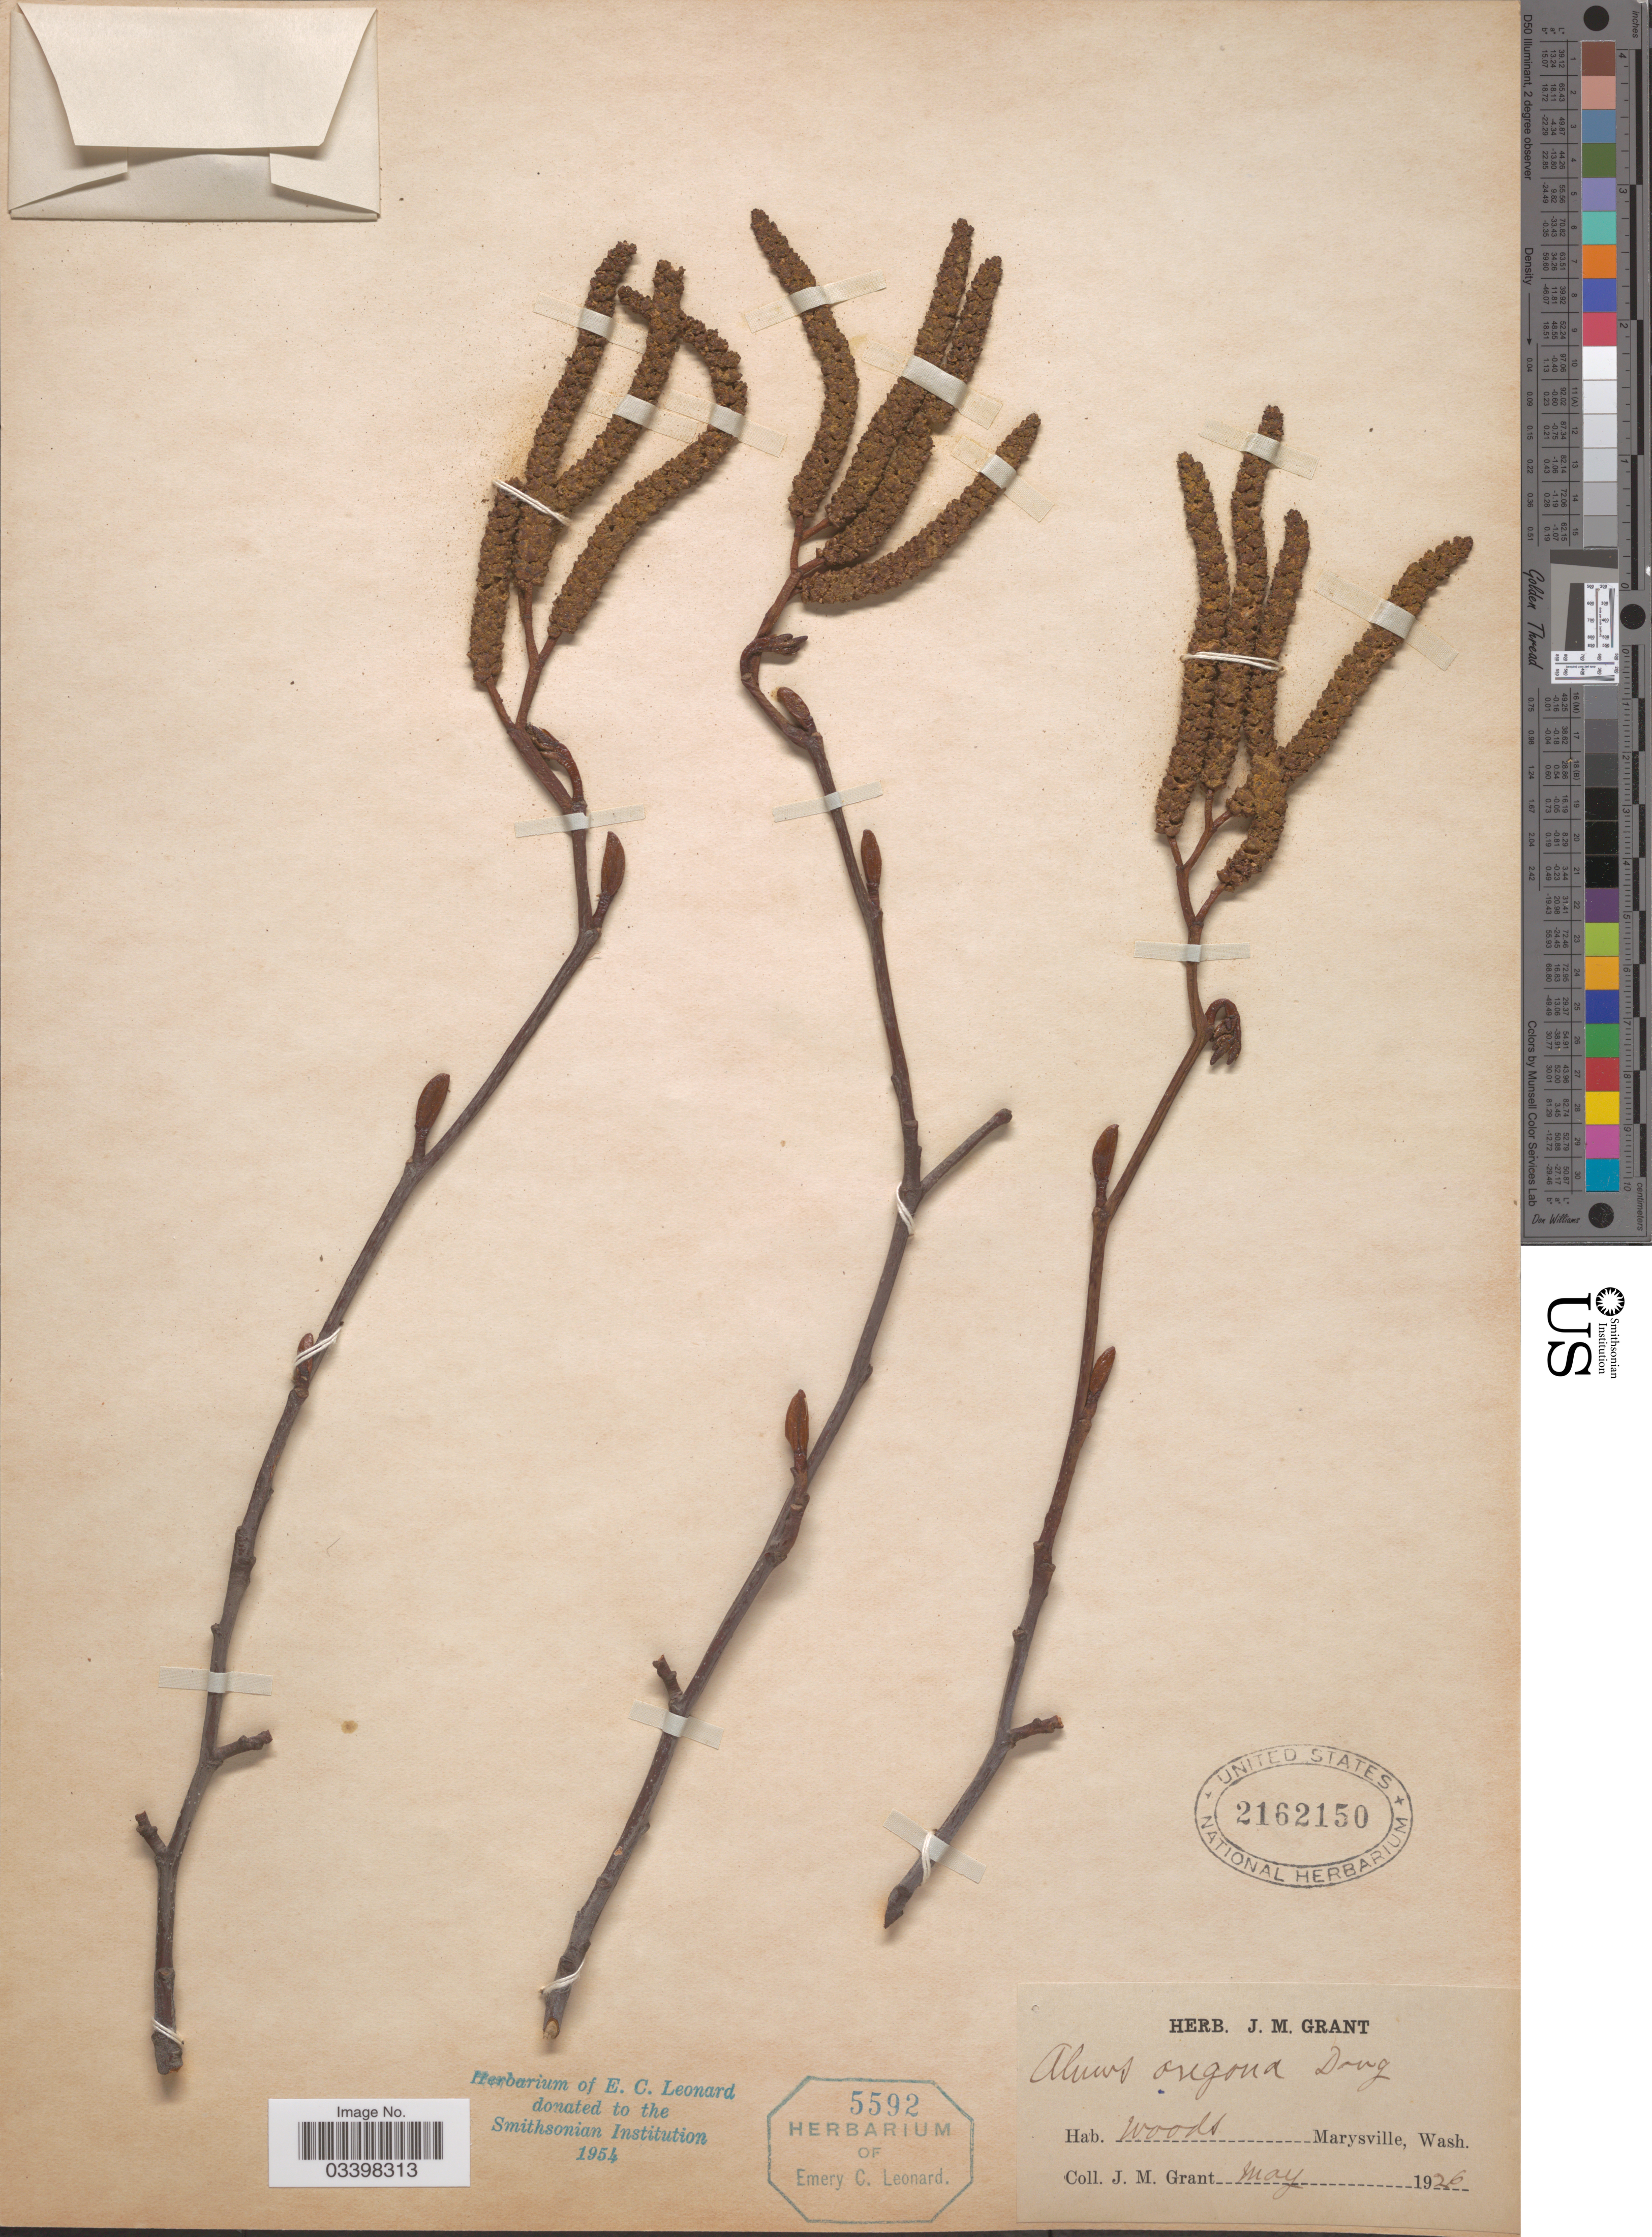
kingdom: Plantae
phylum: Tracheophyta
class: Magnoliopsida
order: Fagales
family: Betulaceae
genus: Alnus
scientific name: Alnus rubra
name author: Bong.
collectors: J. M. Grant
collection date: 1926-05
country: United States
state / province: Washington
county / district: Snohomish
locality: Woods, Marysville.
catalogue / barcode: US 2162150